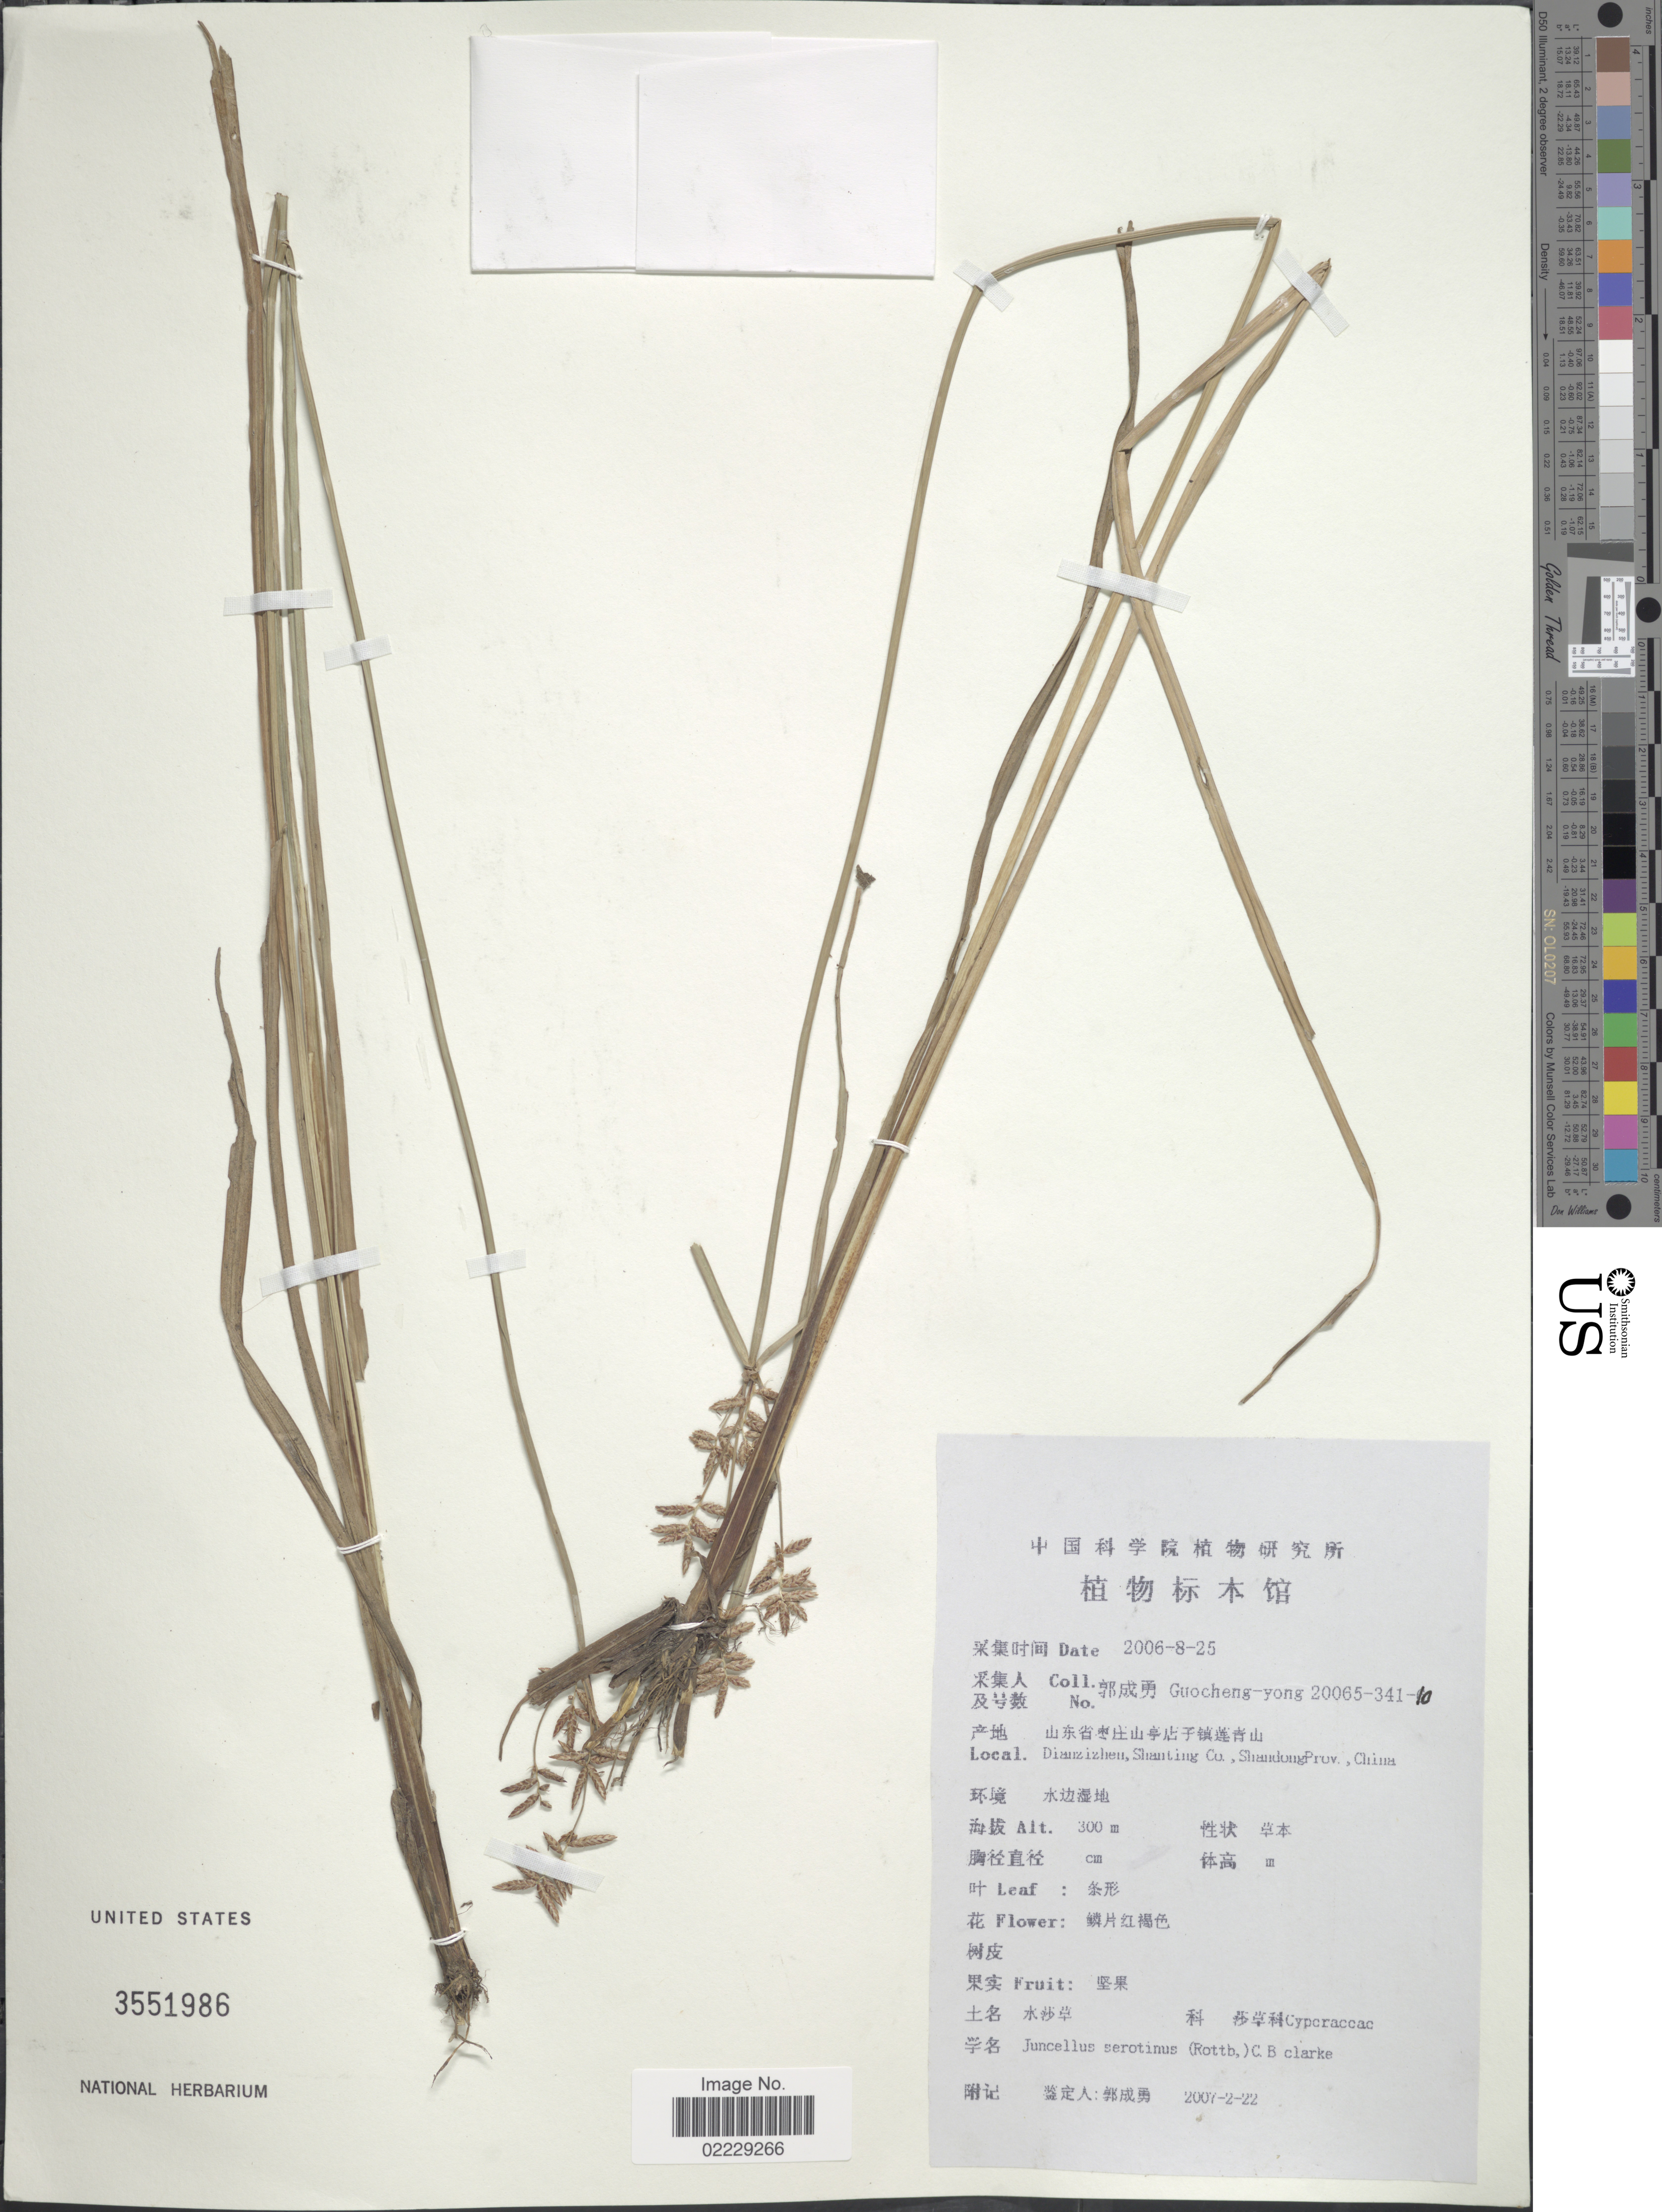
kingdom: Plantae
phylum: Tracheophyta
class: Liliopsida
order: Poales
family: Cyperaceae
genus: Cyperus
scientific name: Cyperus serotinus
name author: Rottb.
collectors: Guo cheng-yong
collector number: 2006534110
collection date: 2006-08-25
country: China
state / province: Shandong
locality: Dianzizhen, Shanting Co.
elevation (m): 300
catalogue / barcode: US 3551986